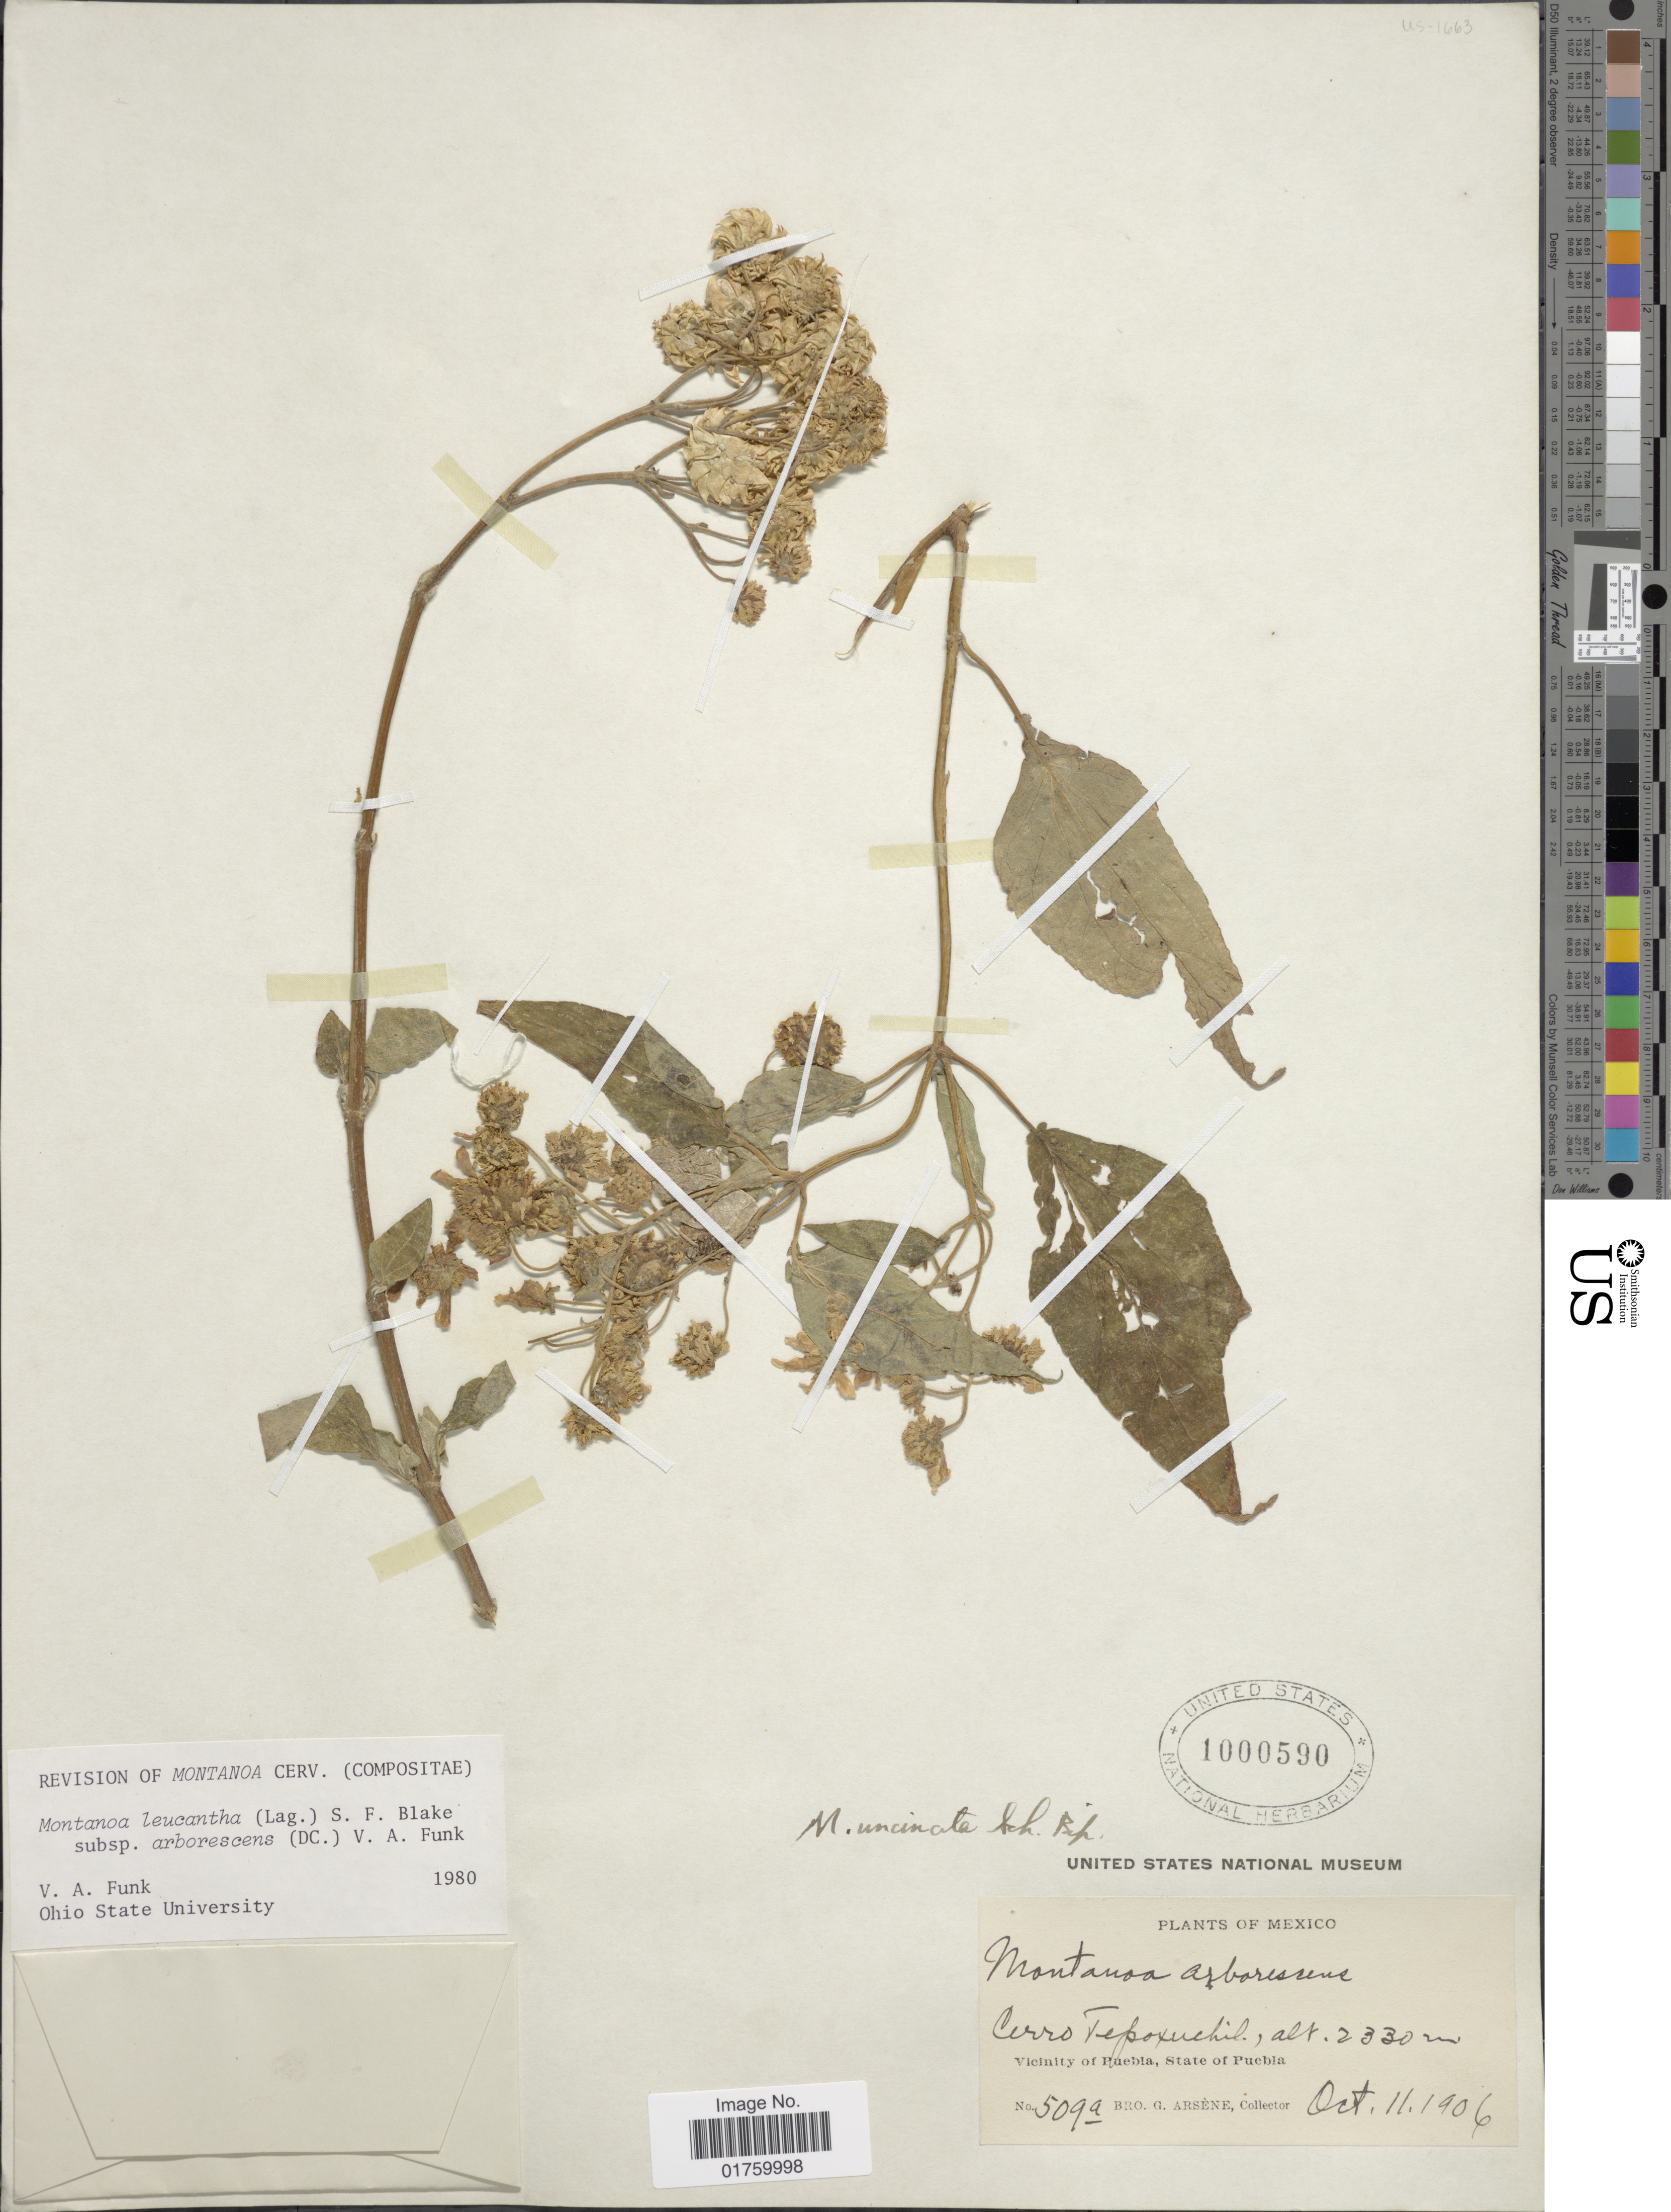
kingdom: Plantae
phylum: Tracheophyta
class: Magnoliopsida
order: Asterales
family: Asteraceae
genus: Montanoa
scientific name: Montanoa leucantha subsp. arborescens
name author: (DC.) V.A. Funk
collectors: Bro. G. Arsène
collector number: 509a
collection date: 1906-10-11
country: Mexico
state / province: Puebla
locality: Cerro Tepoxuchil, vicinity of Puebla.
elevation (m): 2330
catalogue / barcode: US 1000590